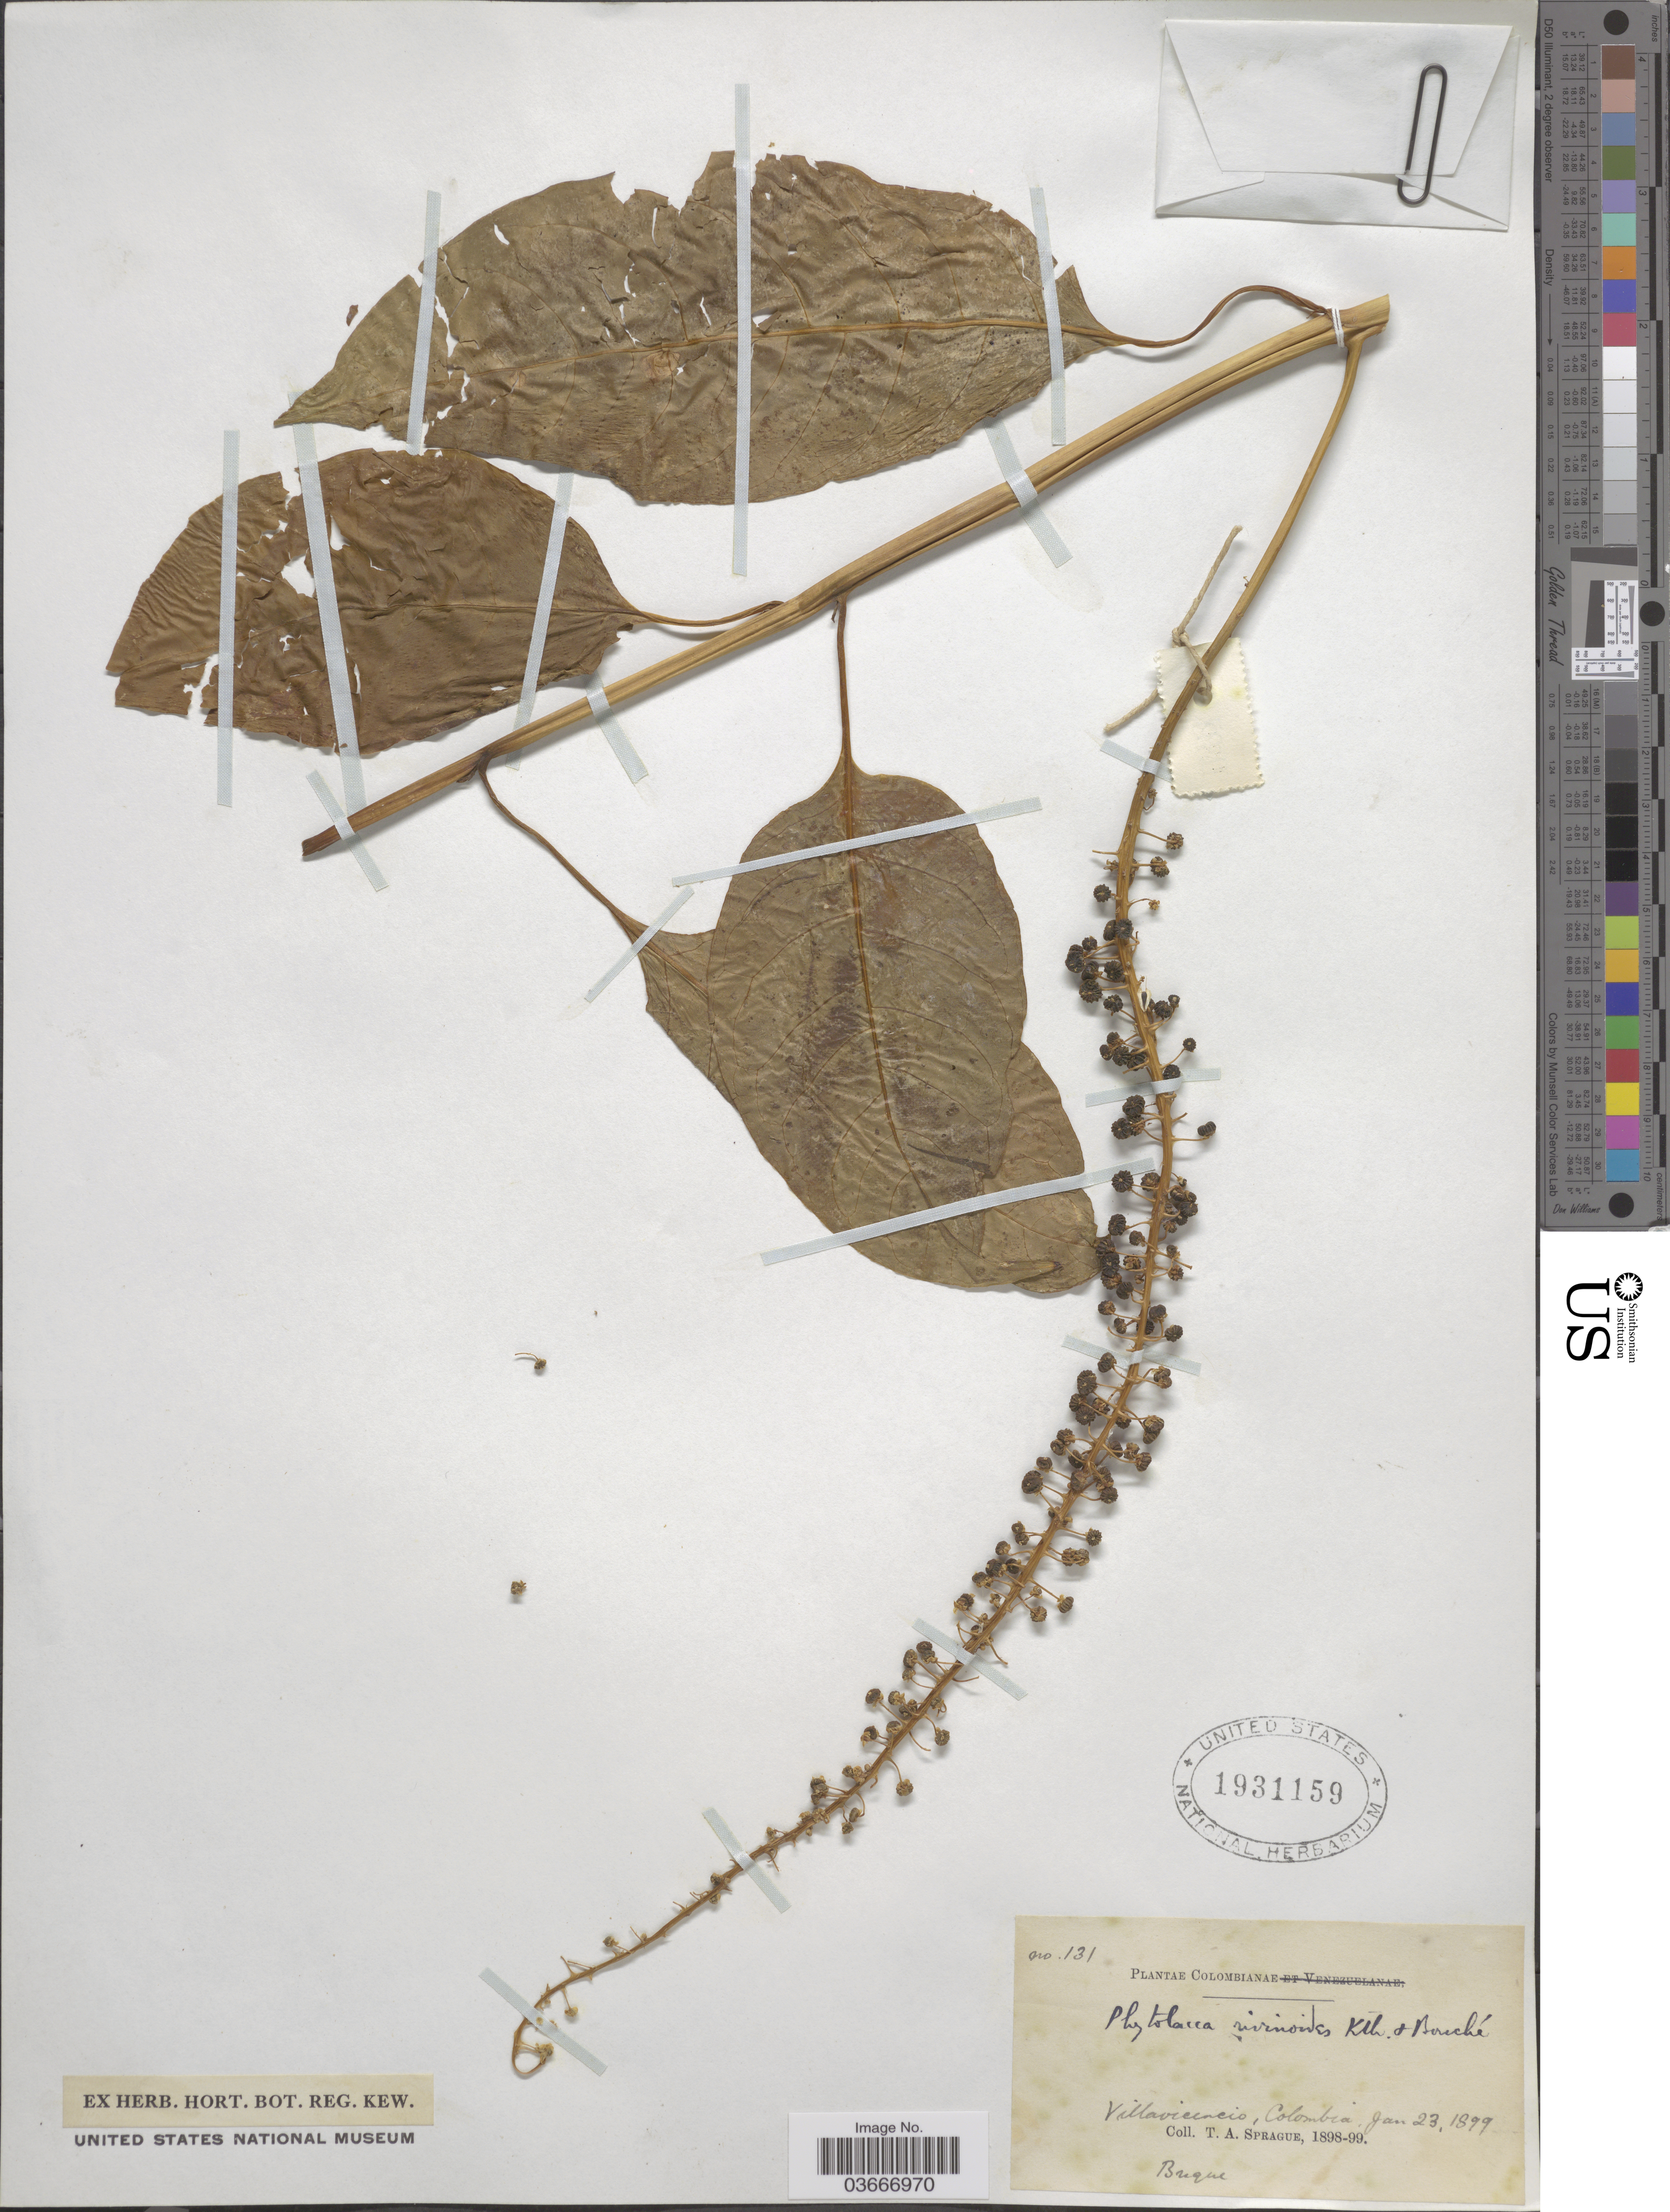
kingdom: Plantae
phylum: Tracheophyta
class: Magnoliopsida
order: Caryophyllales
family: Phytolaccaceae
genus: Phytolacca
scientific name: Phytolacca rivinoides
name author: Kunth & C.D. Bouché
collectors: T. A. Sprague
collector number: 131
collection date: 1899-01-23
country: Colombia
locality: Villavicencio.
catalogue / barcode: US 1931159